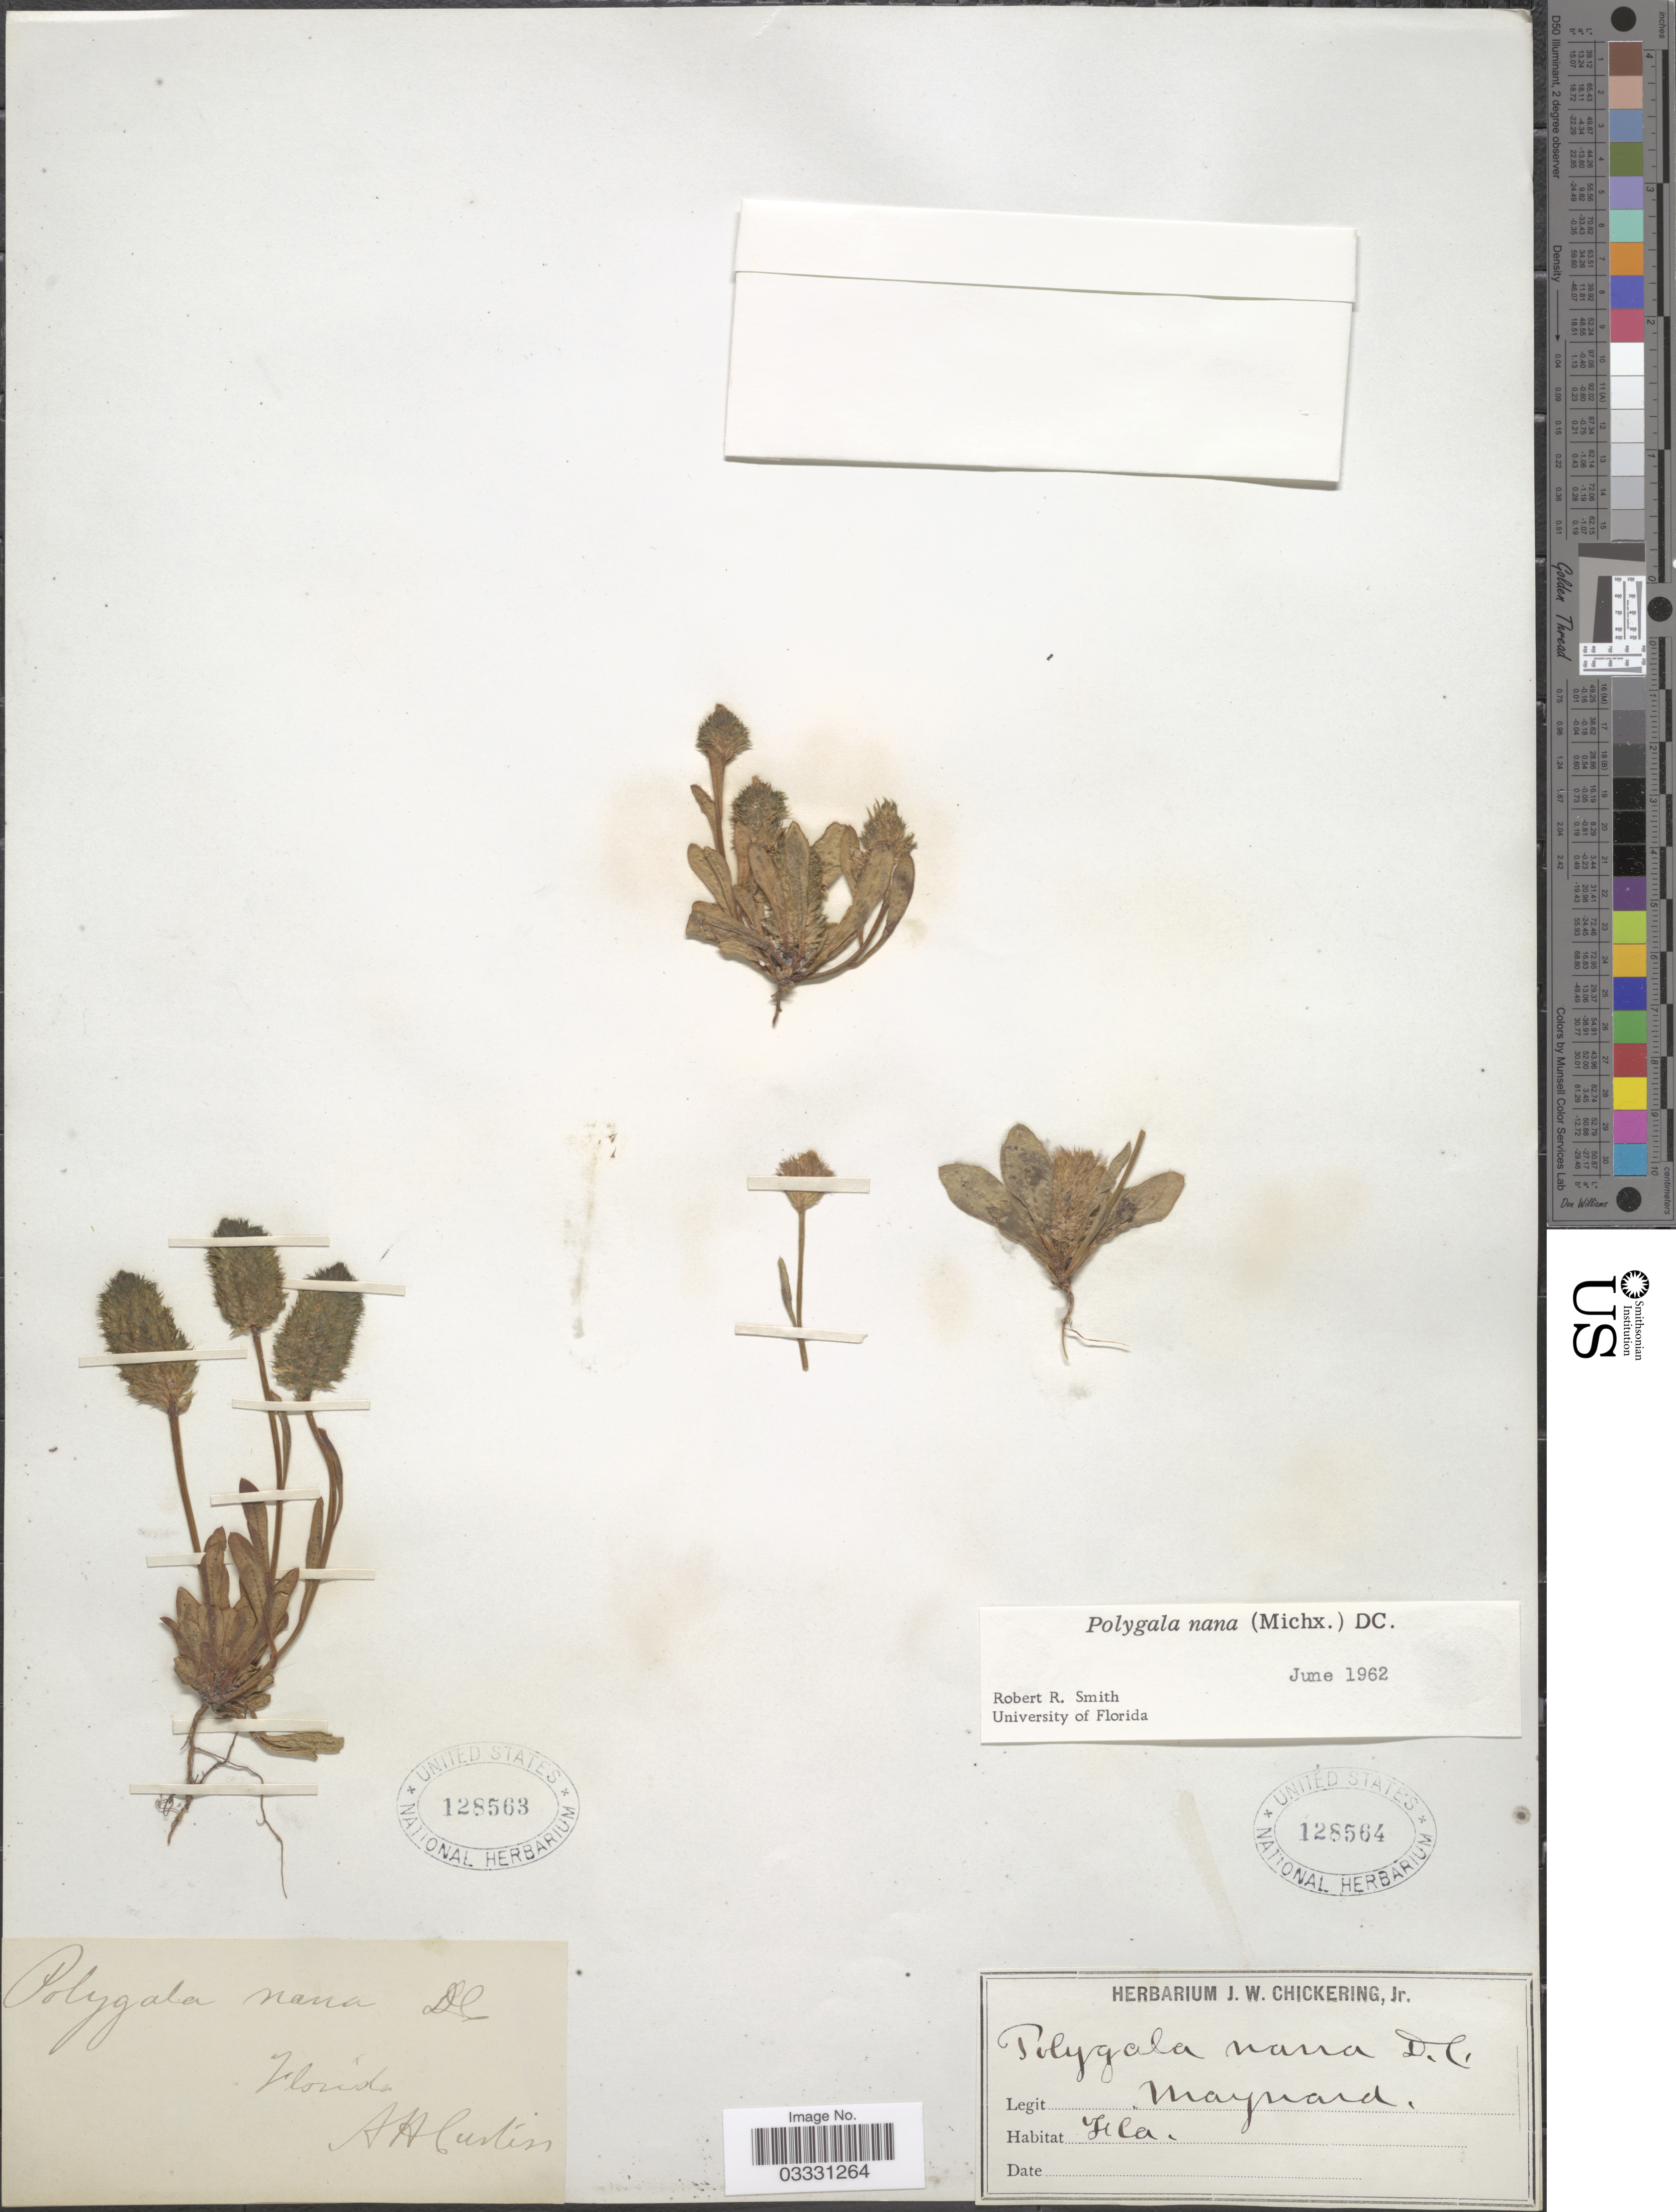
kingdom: Plantae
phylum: Tracheophyta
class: Magnoliopsida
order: Fabales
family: Polygalaceae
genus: Polygala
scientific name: Polygala nana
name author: (Michx.) DC.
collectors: A. H. Curtiss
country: United States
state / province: Florida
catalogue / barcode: US 128563